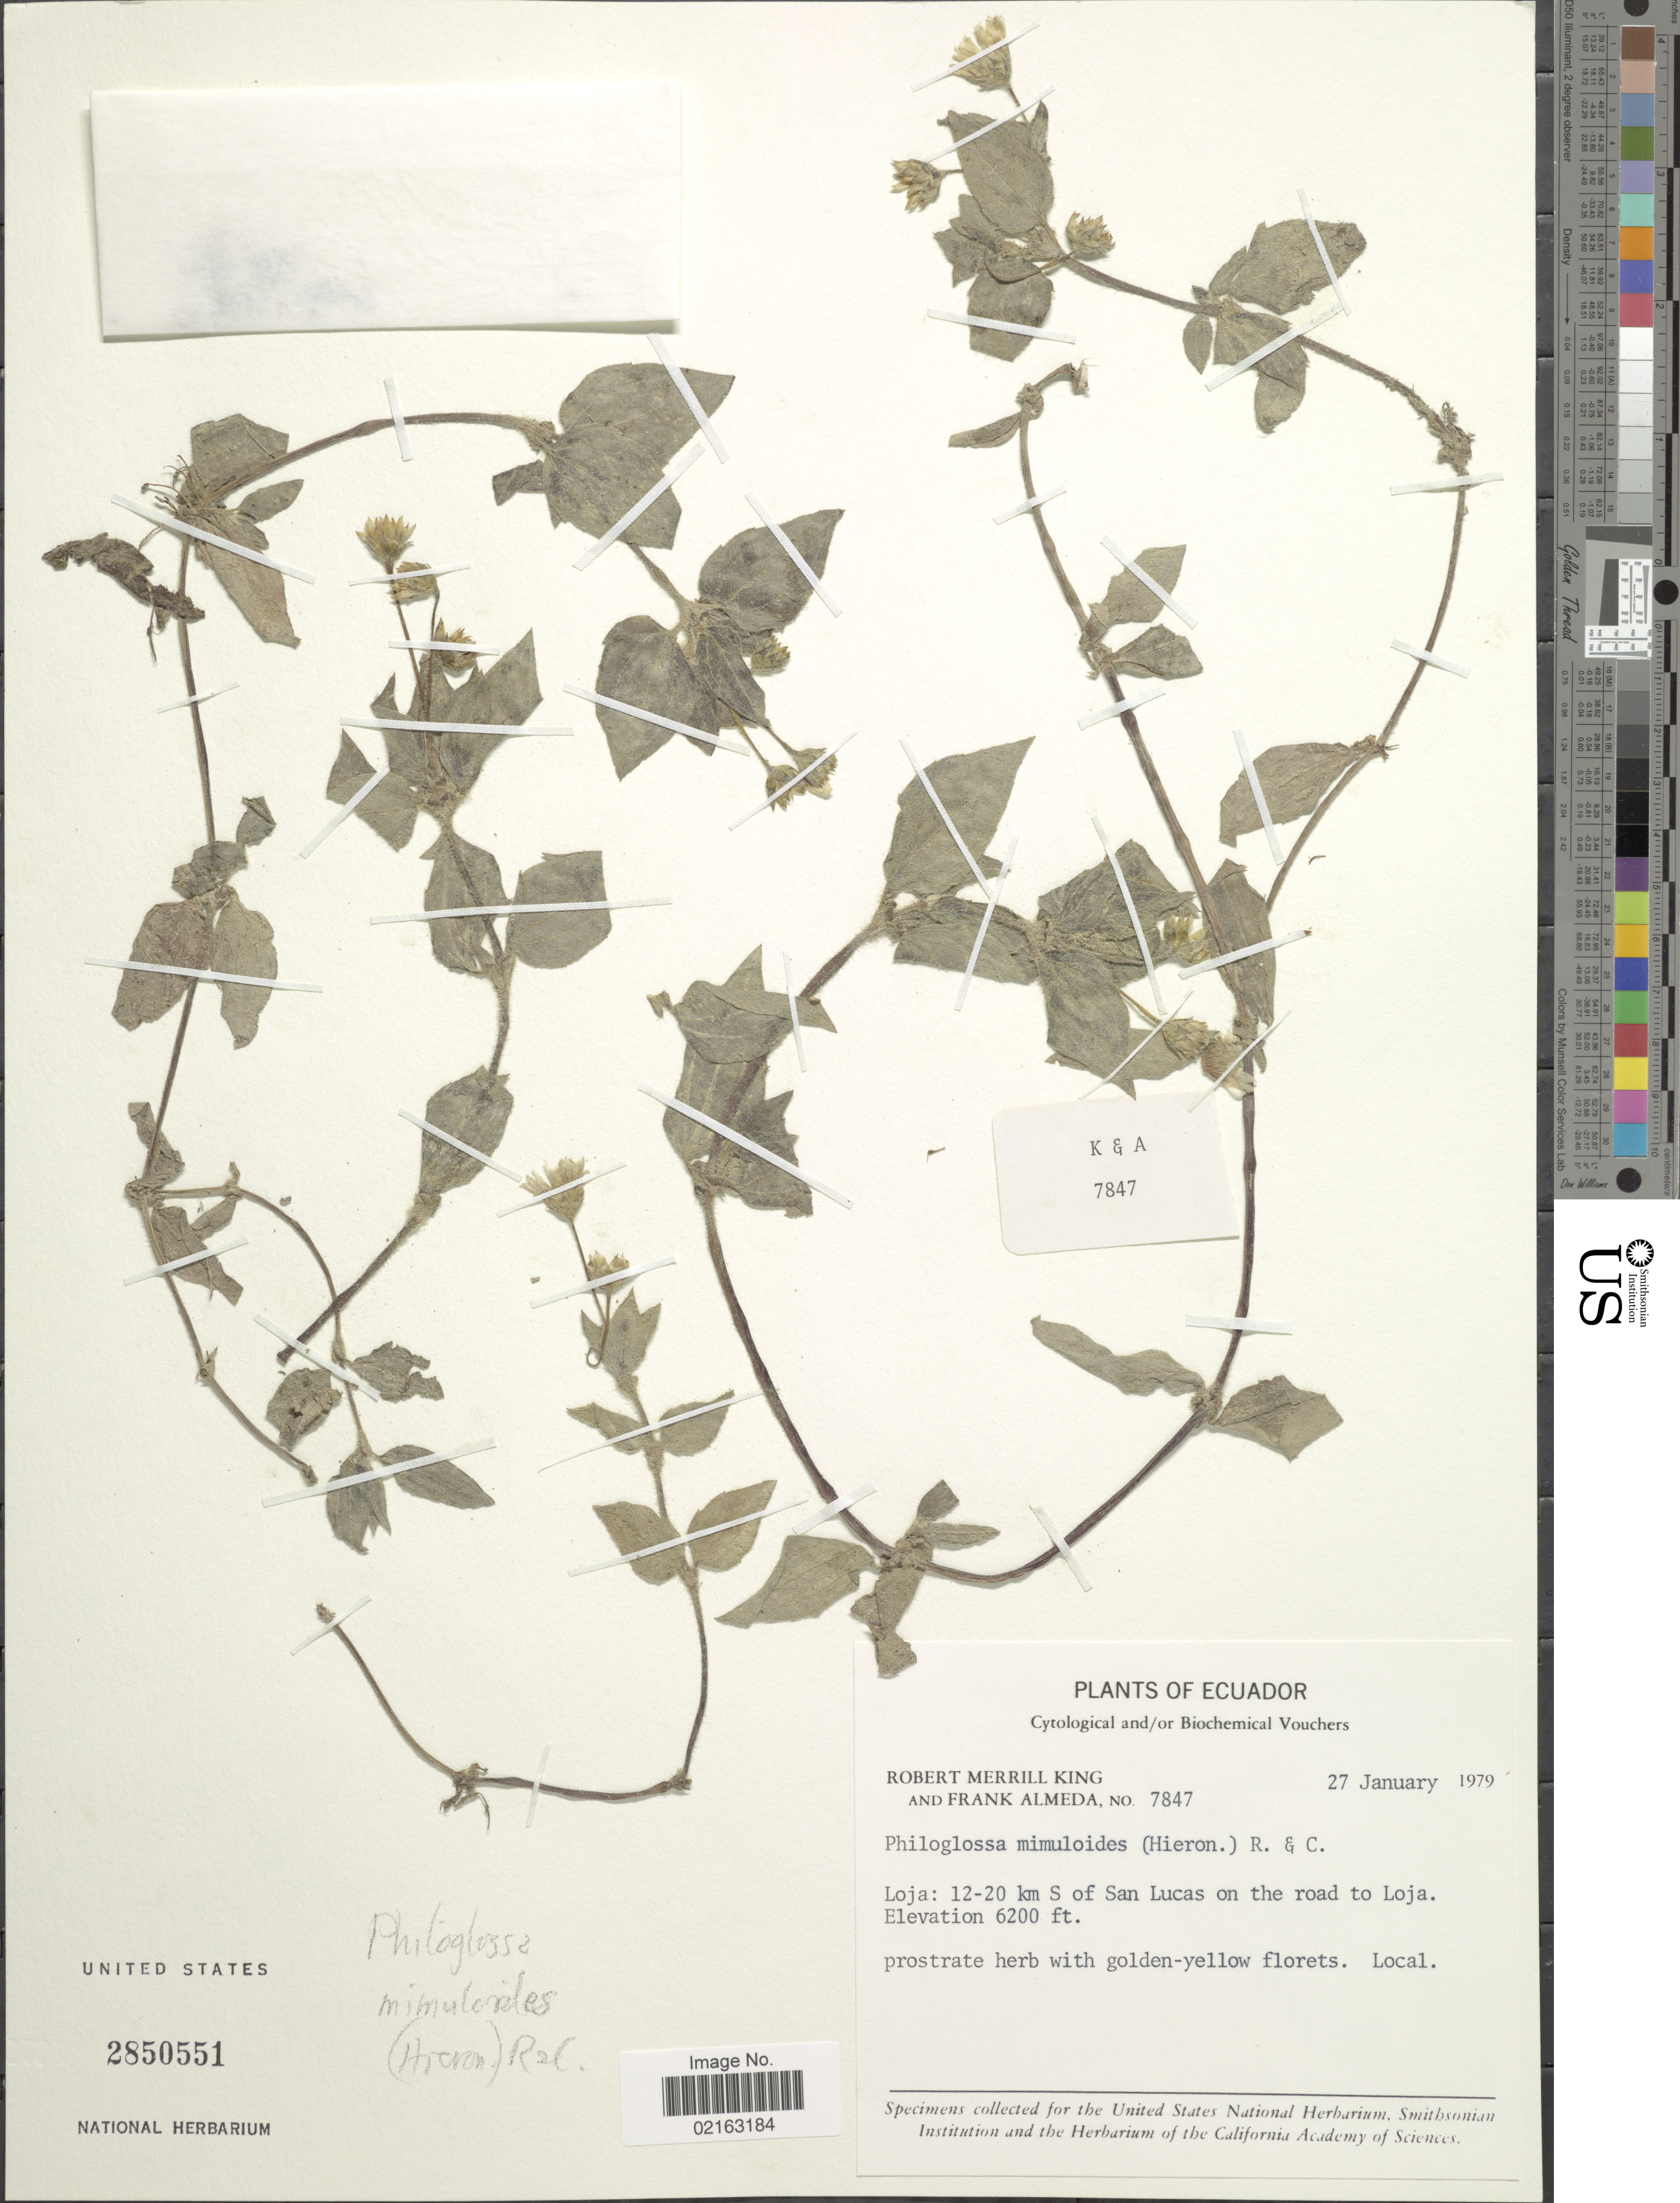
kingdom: Plantae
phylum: Tracheophyta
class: Magnoliopsida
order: Asterales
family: Asteraceae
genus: Philoglossa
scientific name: Philoglossa mimuloides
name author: (Hieron.) H. Rob. & Brettell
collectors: R. M. King & F. Almeda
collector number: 7847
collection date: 1979-01-27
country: Ecuador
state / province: Loja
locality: Loja: 12-20 km S of San Lucas on the road to Loja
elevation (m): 1890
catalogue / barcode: US 2850551